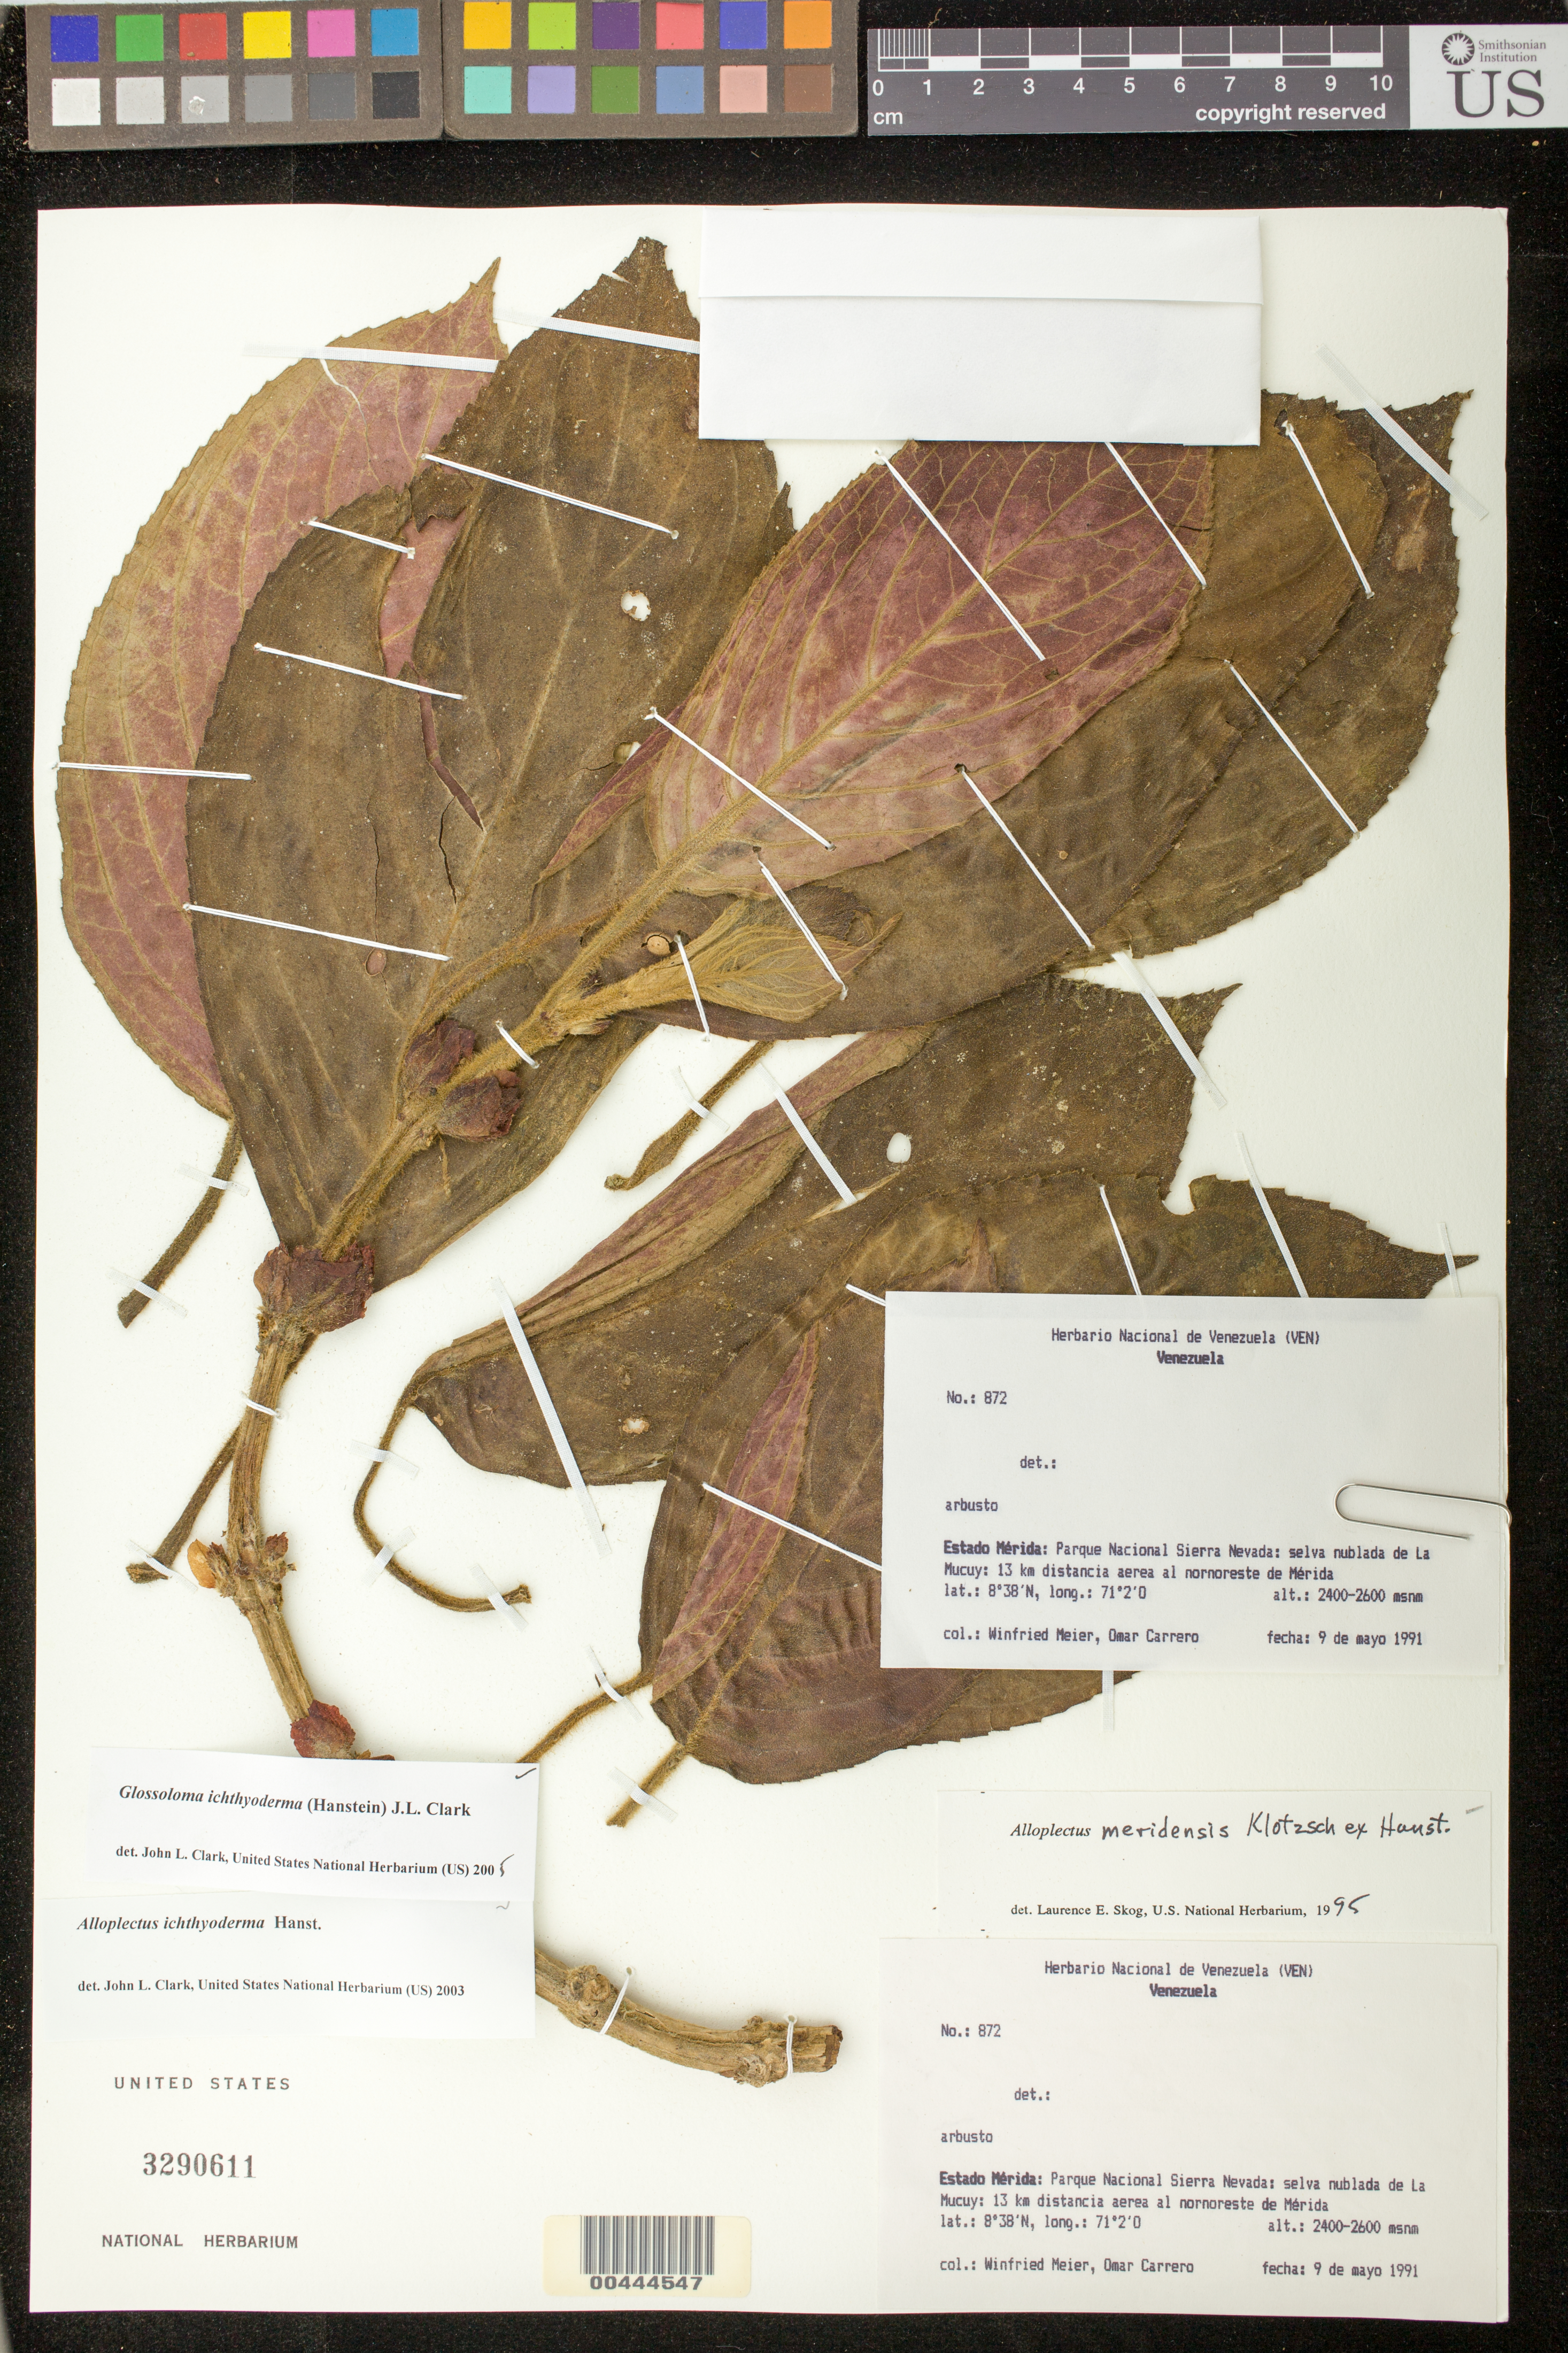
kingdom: Plantae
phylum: Tracheophyta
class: Magnoliopsida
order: Lamiales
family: Gesneriaceae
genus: Glossoloma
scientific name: Glossoloma ichthyoderma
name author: (Hanst.) J.L. Clark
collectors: W. Meier & O. Carrero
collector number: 872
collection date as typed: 09 May 1991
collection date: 1991-05-09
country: Venezuela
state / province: Mérida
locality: Sierra Nevada National Park, 13 km NE of Merida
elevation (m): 2400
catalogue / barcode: US 3290611